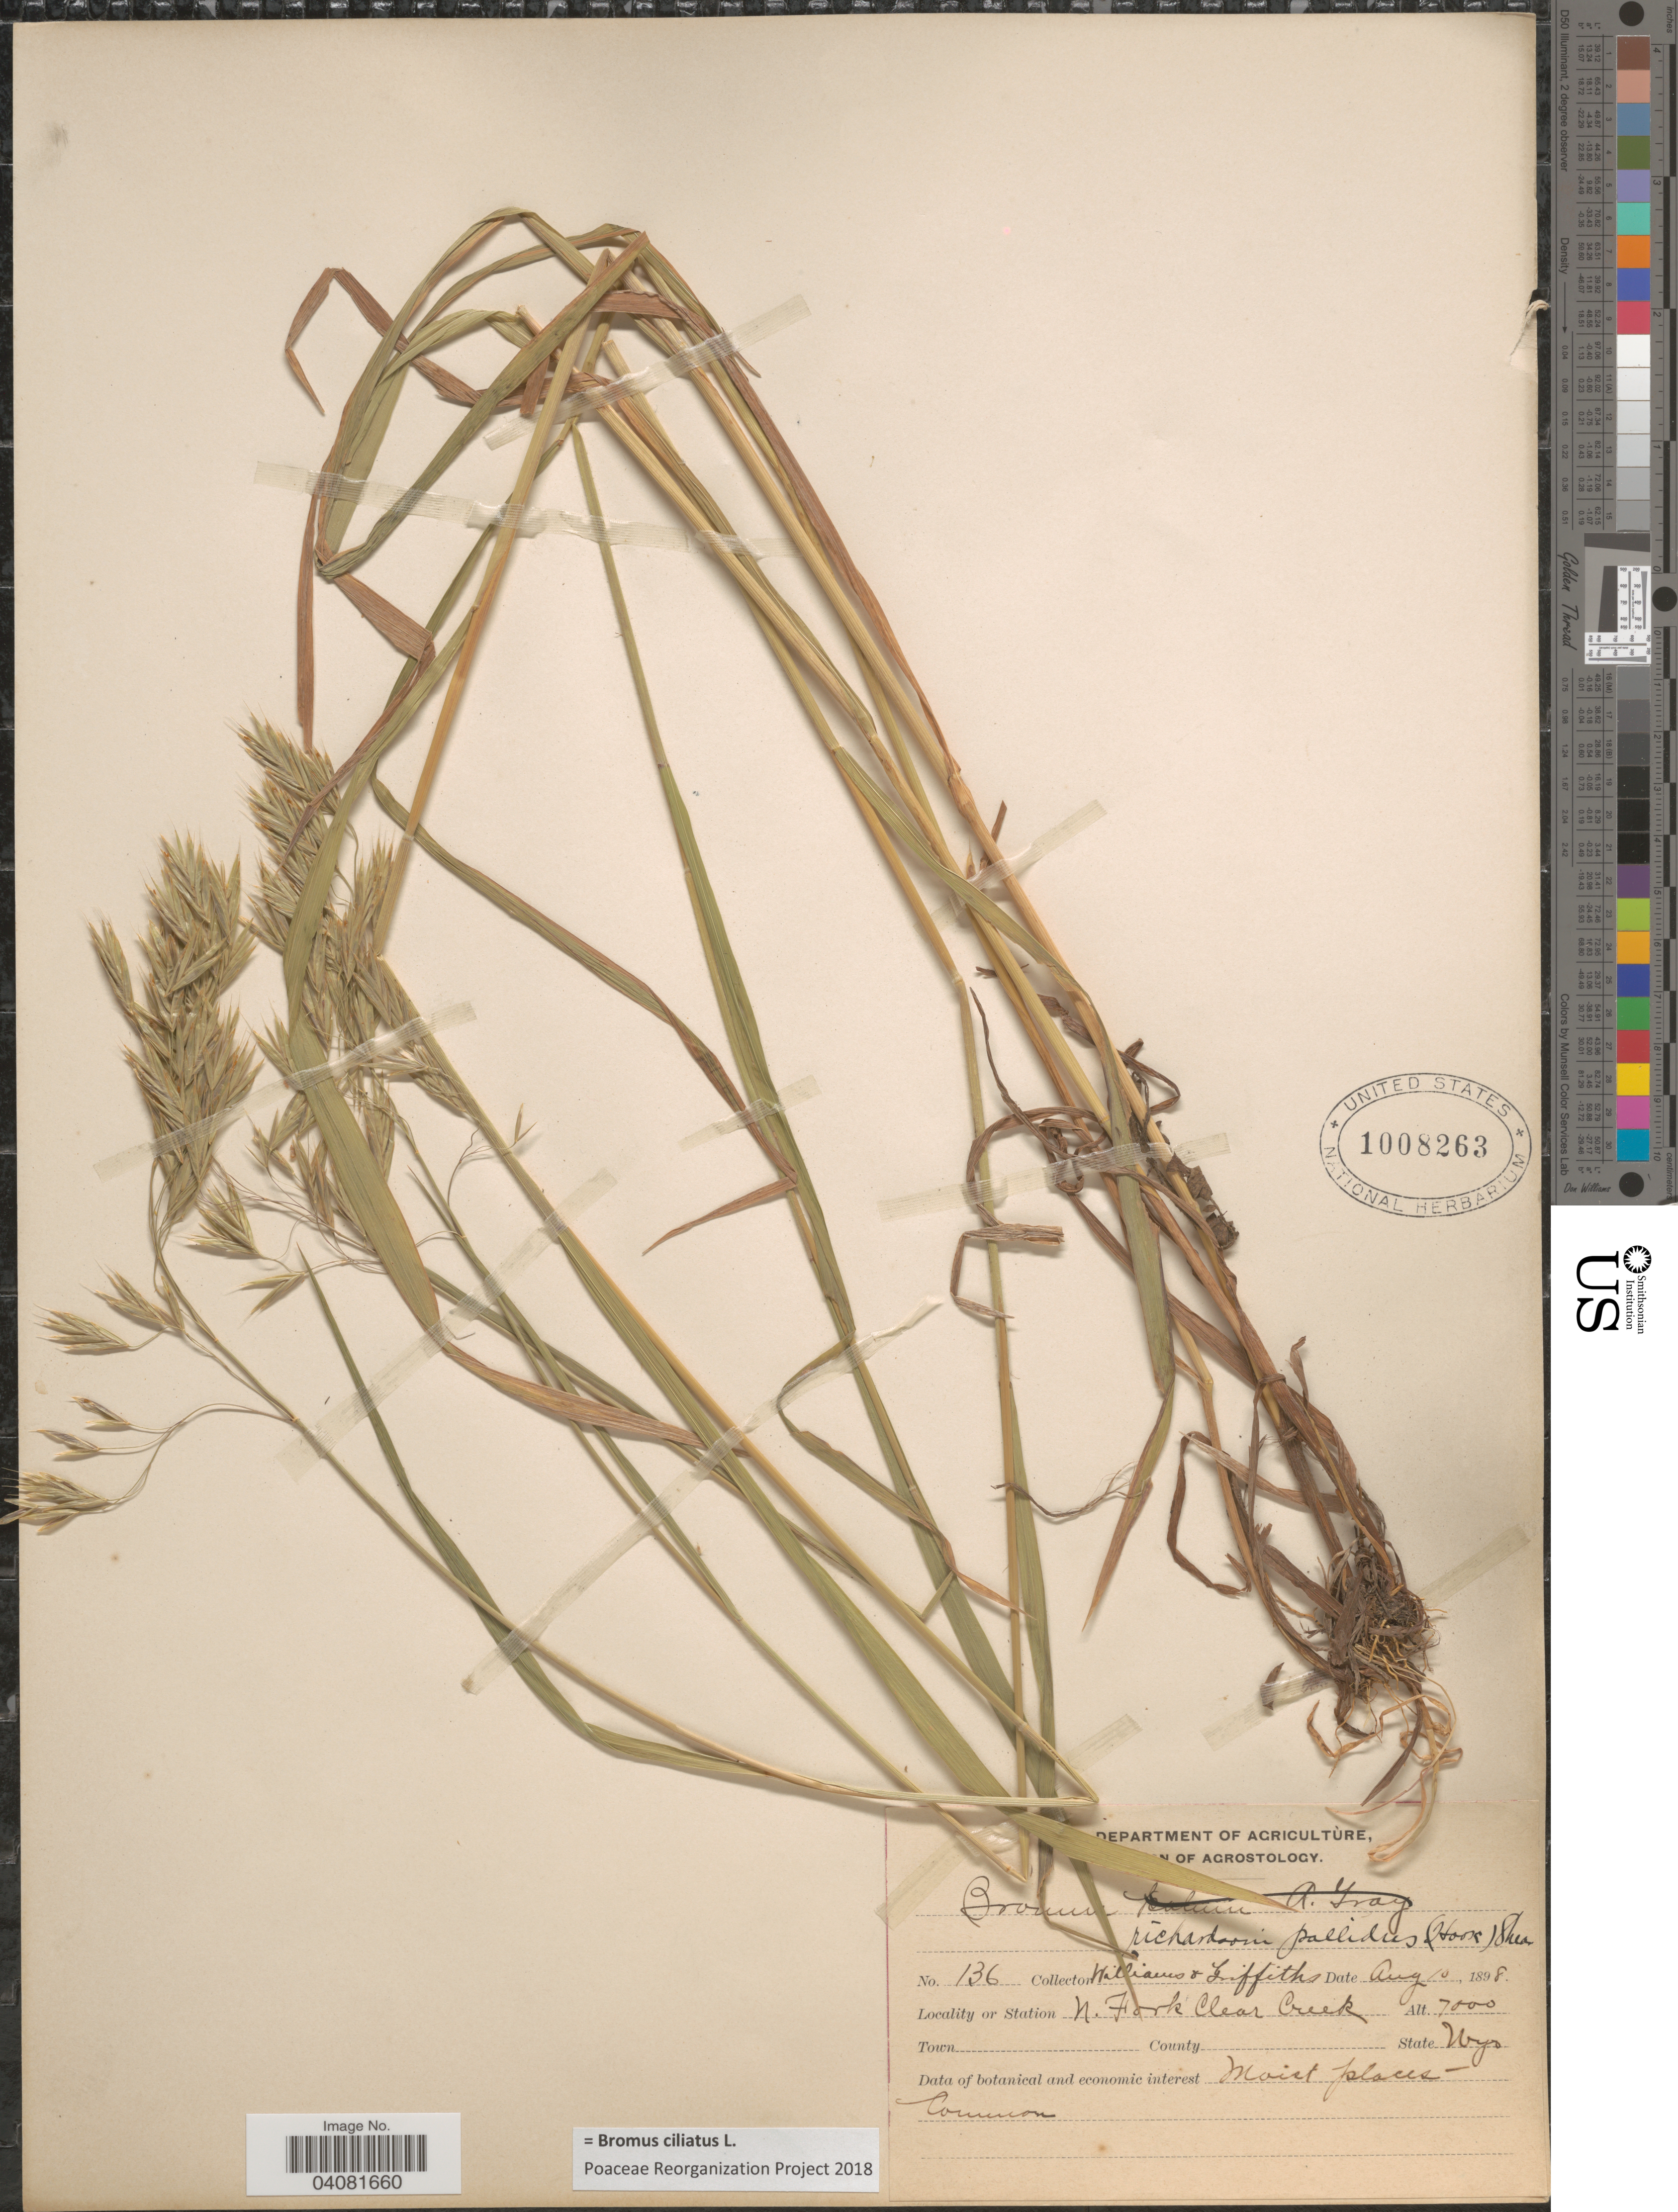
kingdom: Plantae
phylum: Tracheophyta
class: Liliopsida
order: Poales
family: Poaceae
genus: Bromus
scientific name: Bromus ciliatus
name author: L.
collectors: -- Williams & -- Griffiths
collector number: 136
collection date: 1898-08-10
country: United States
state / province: Wyoming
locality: N. Fork Clear Creek.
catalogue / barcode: US 1008263